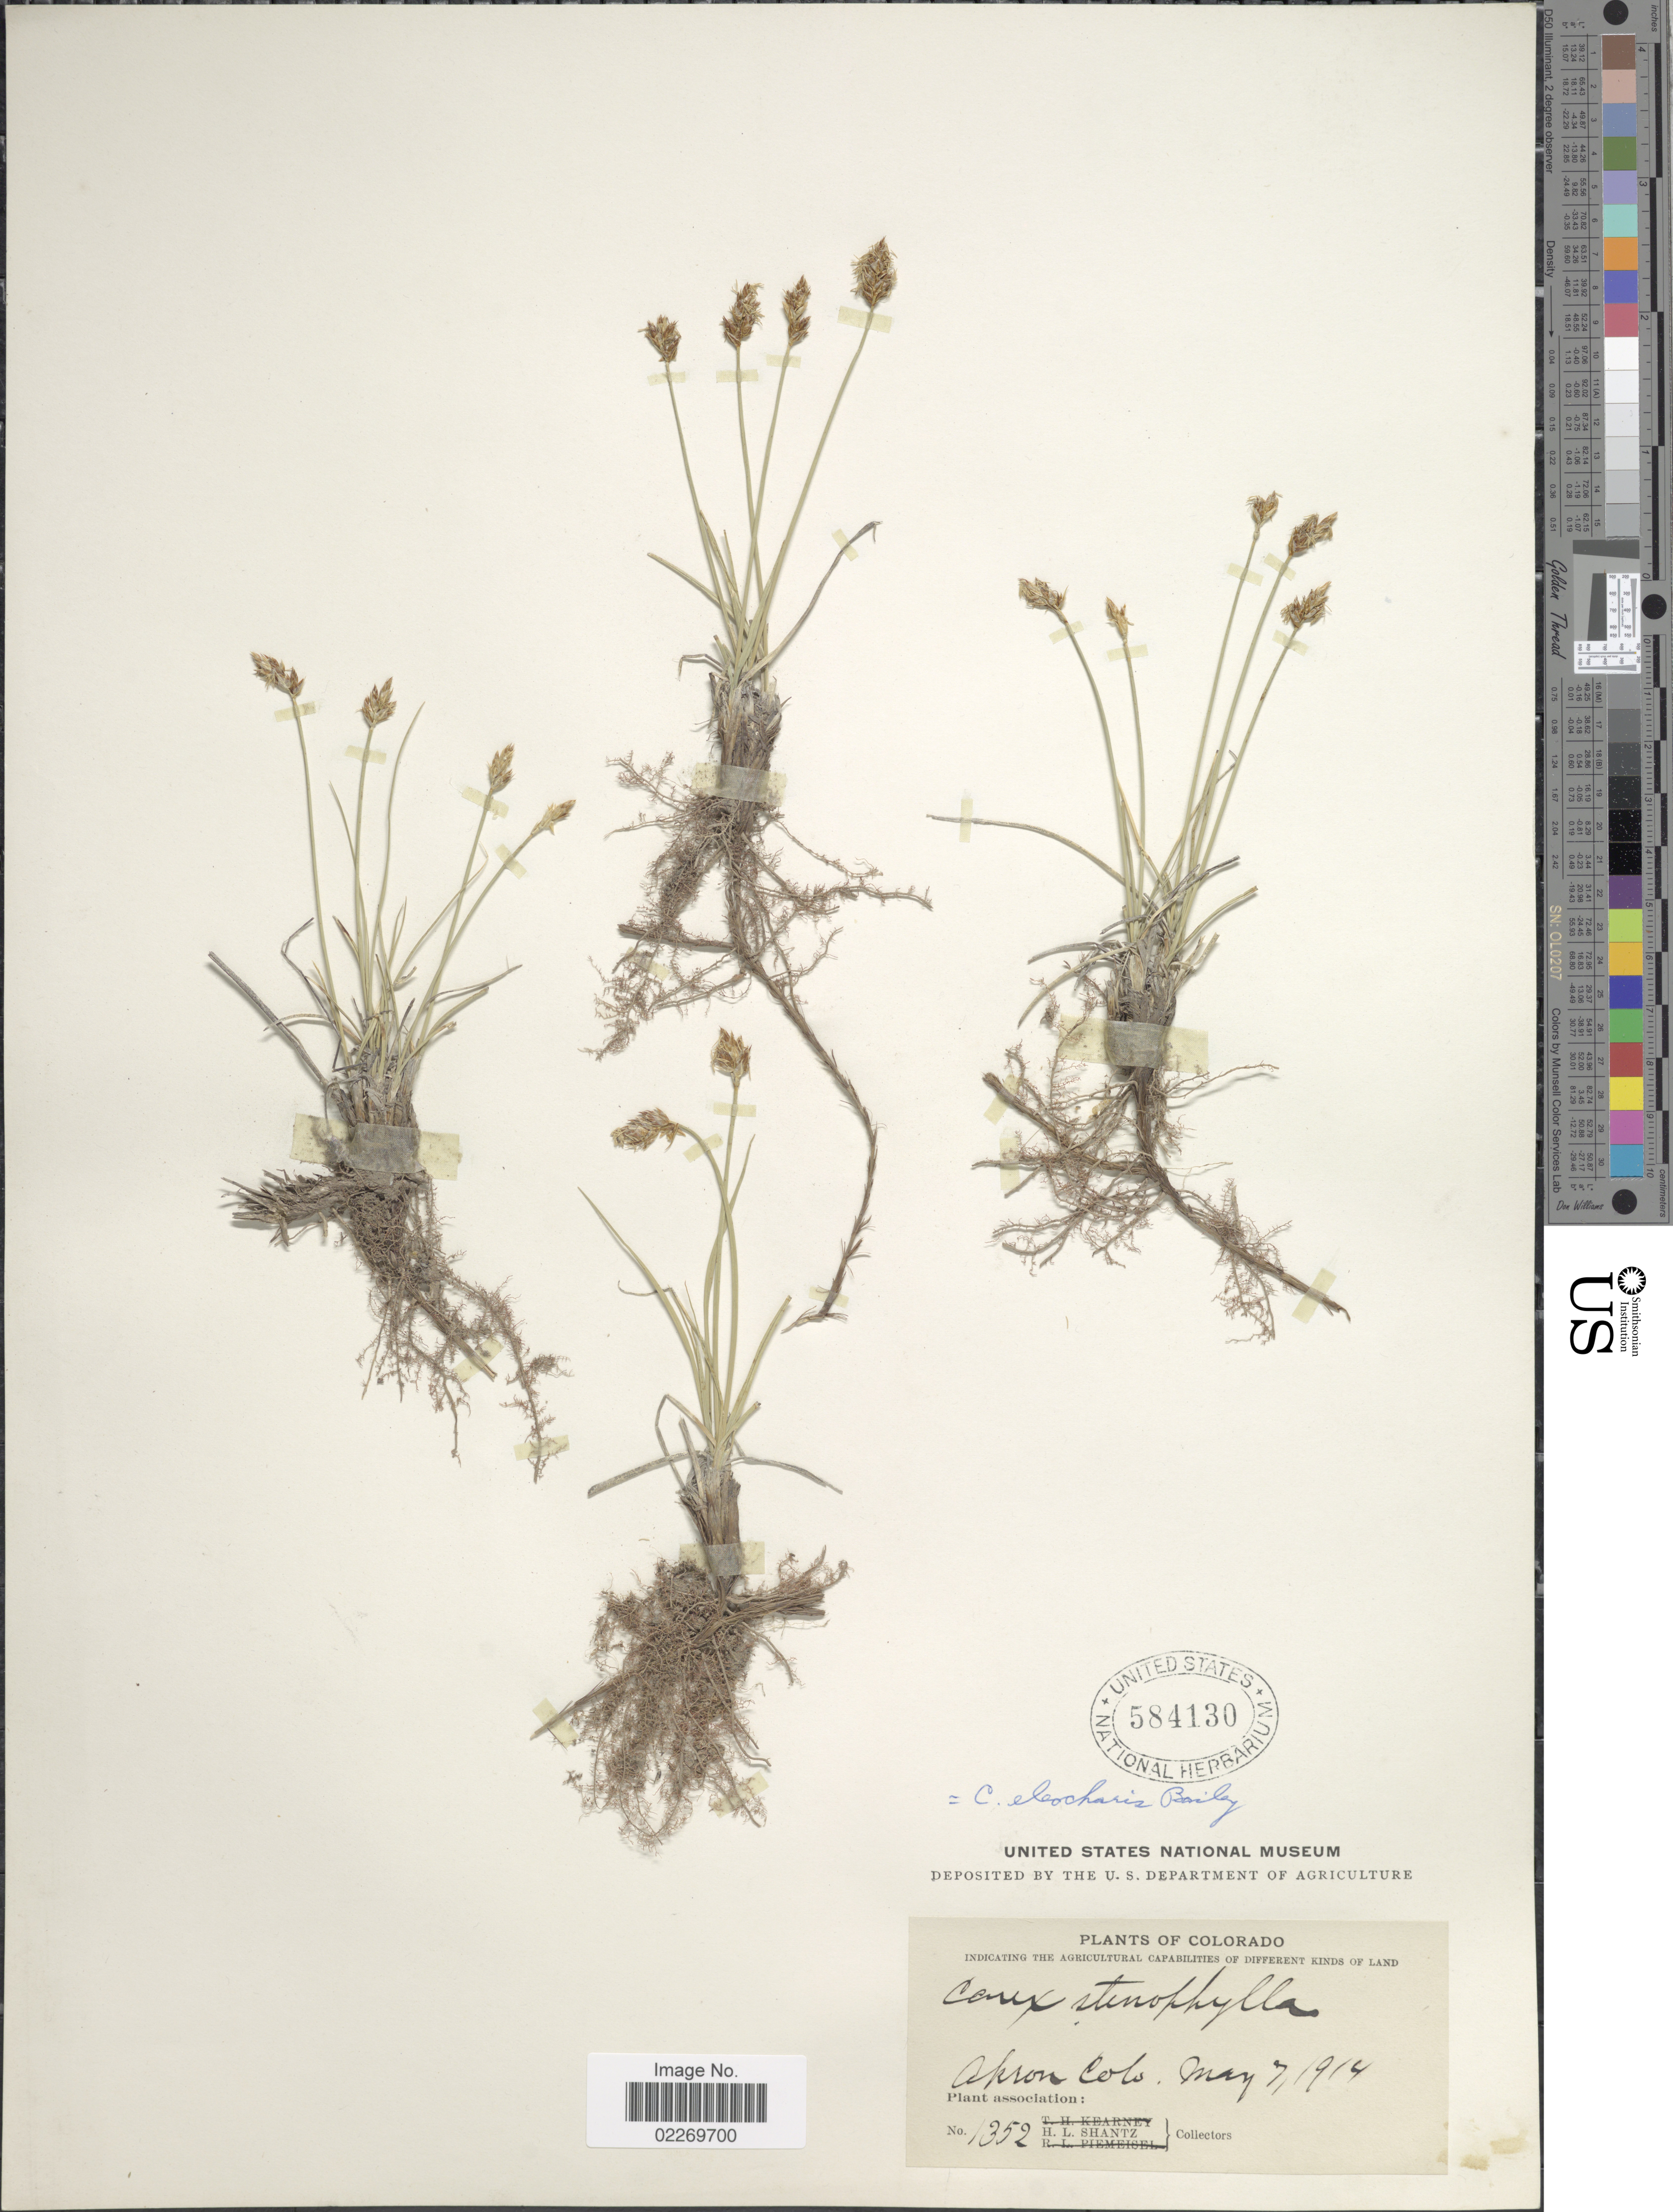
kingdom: Plantae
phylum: Tracheophyta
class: Liliopsida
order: Poales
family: Cyperaceae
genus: Carex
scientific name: Carex eleocharis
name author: L.H. Bailey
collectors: H. Shantz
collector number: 1352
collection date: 1914-05-07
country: United States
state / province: Colorado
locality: Akron Colo.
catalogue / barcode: US 584130